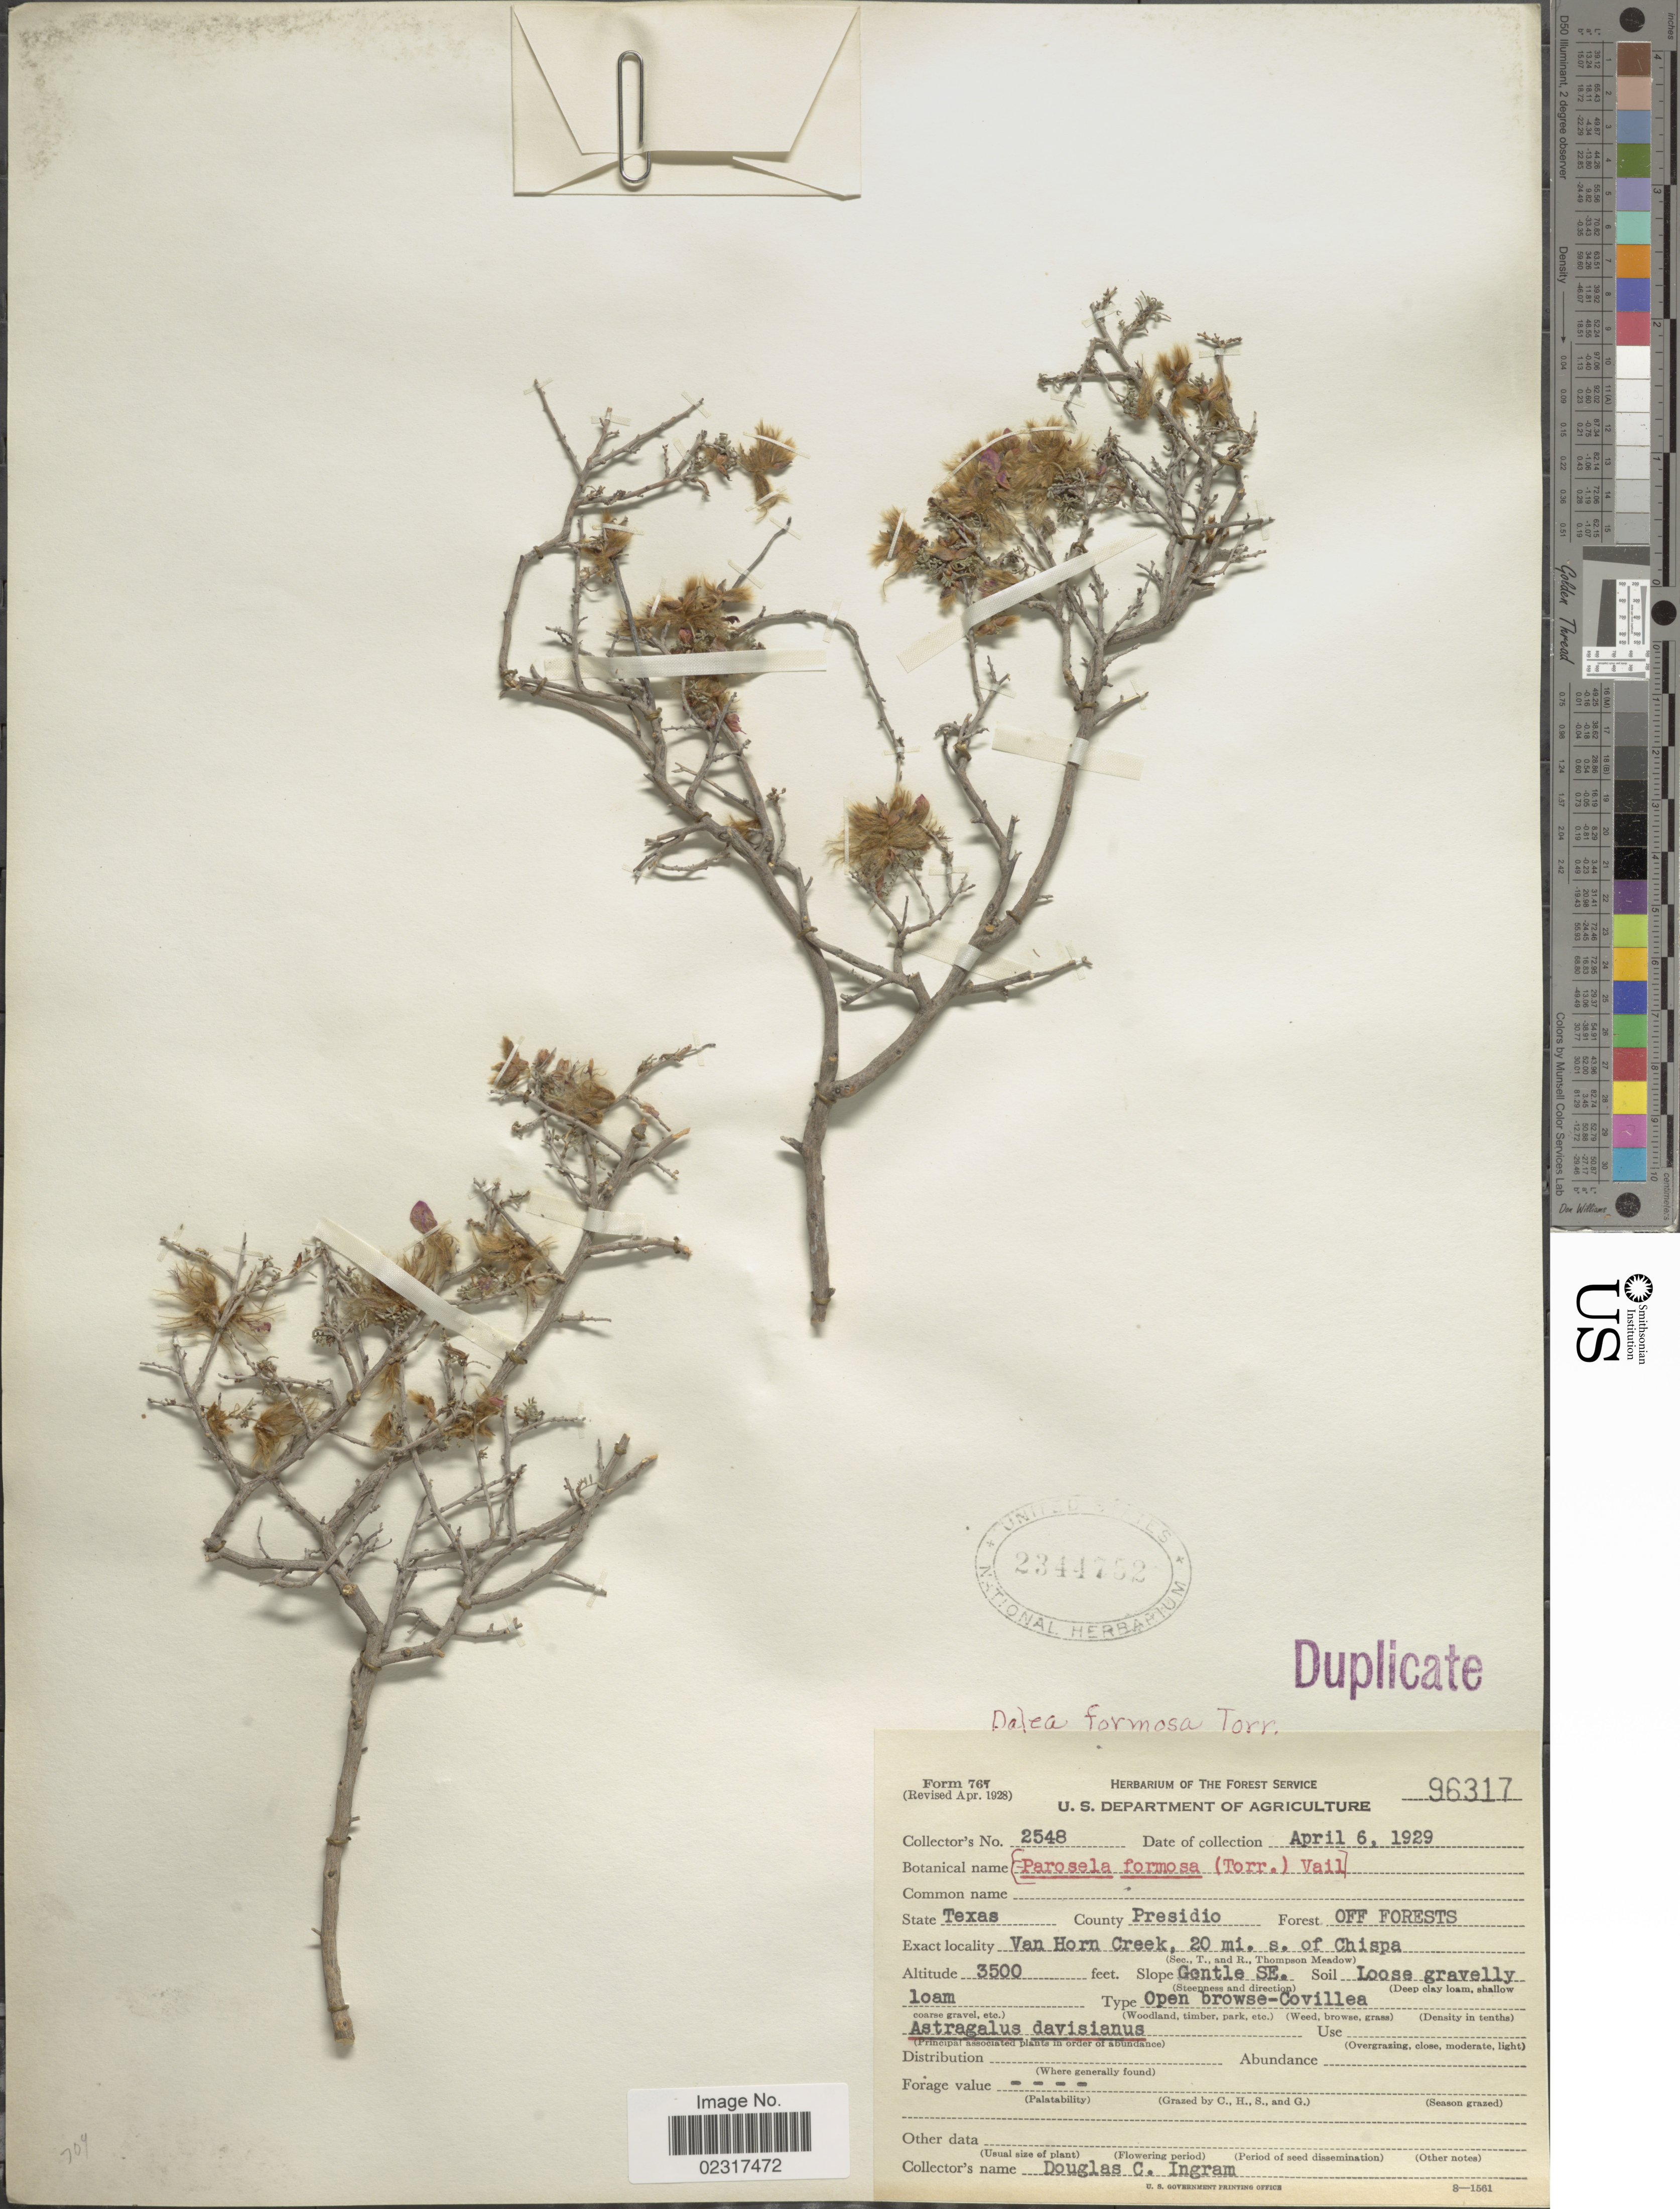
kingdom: Plantae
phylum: Tracheophyta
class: Magnoliopsida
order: Fabales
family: Fabaceae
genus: Dalea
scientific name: Dalea formosa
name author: Torr.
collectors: D. C. Ingram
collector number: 2548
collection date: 1929-04-06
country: United States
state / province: Texas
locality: County Presido, Forest Off Forests, Van Horn Creek, 20 mi. s. of Chispa, Gentle SE slope.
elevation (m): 1067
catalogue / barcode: US 2344752